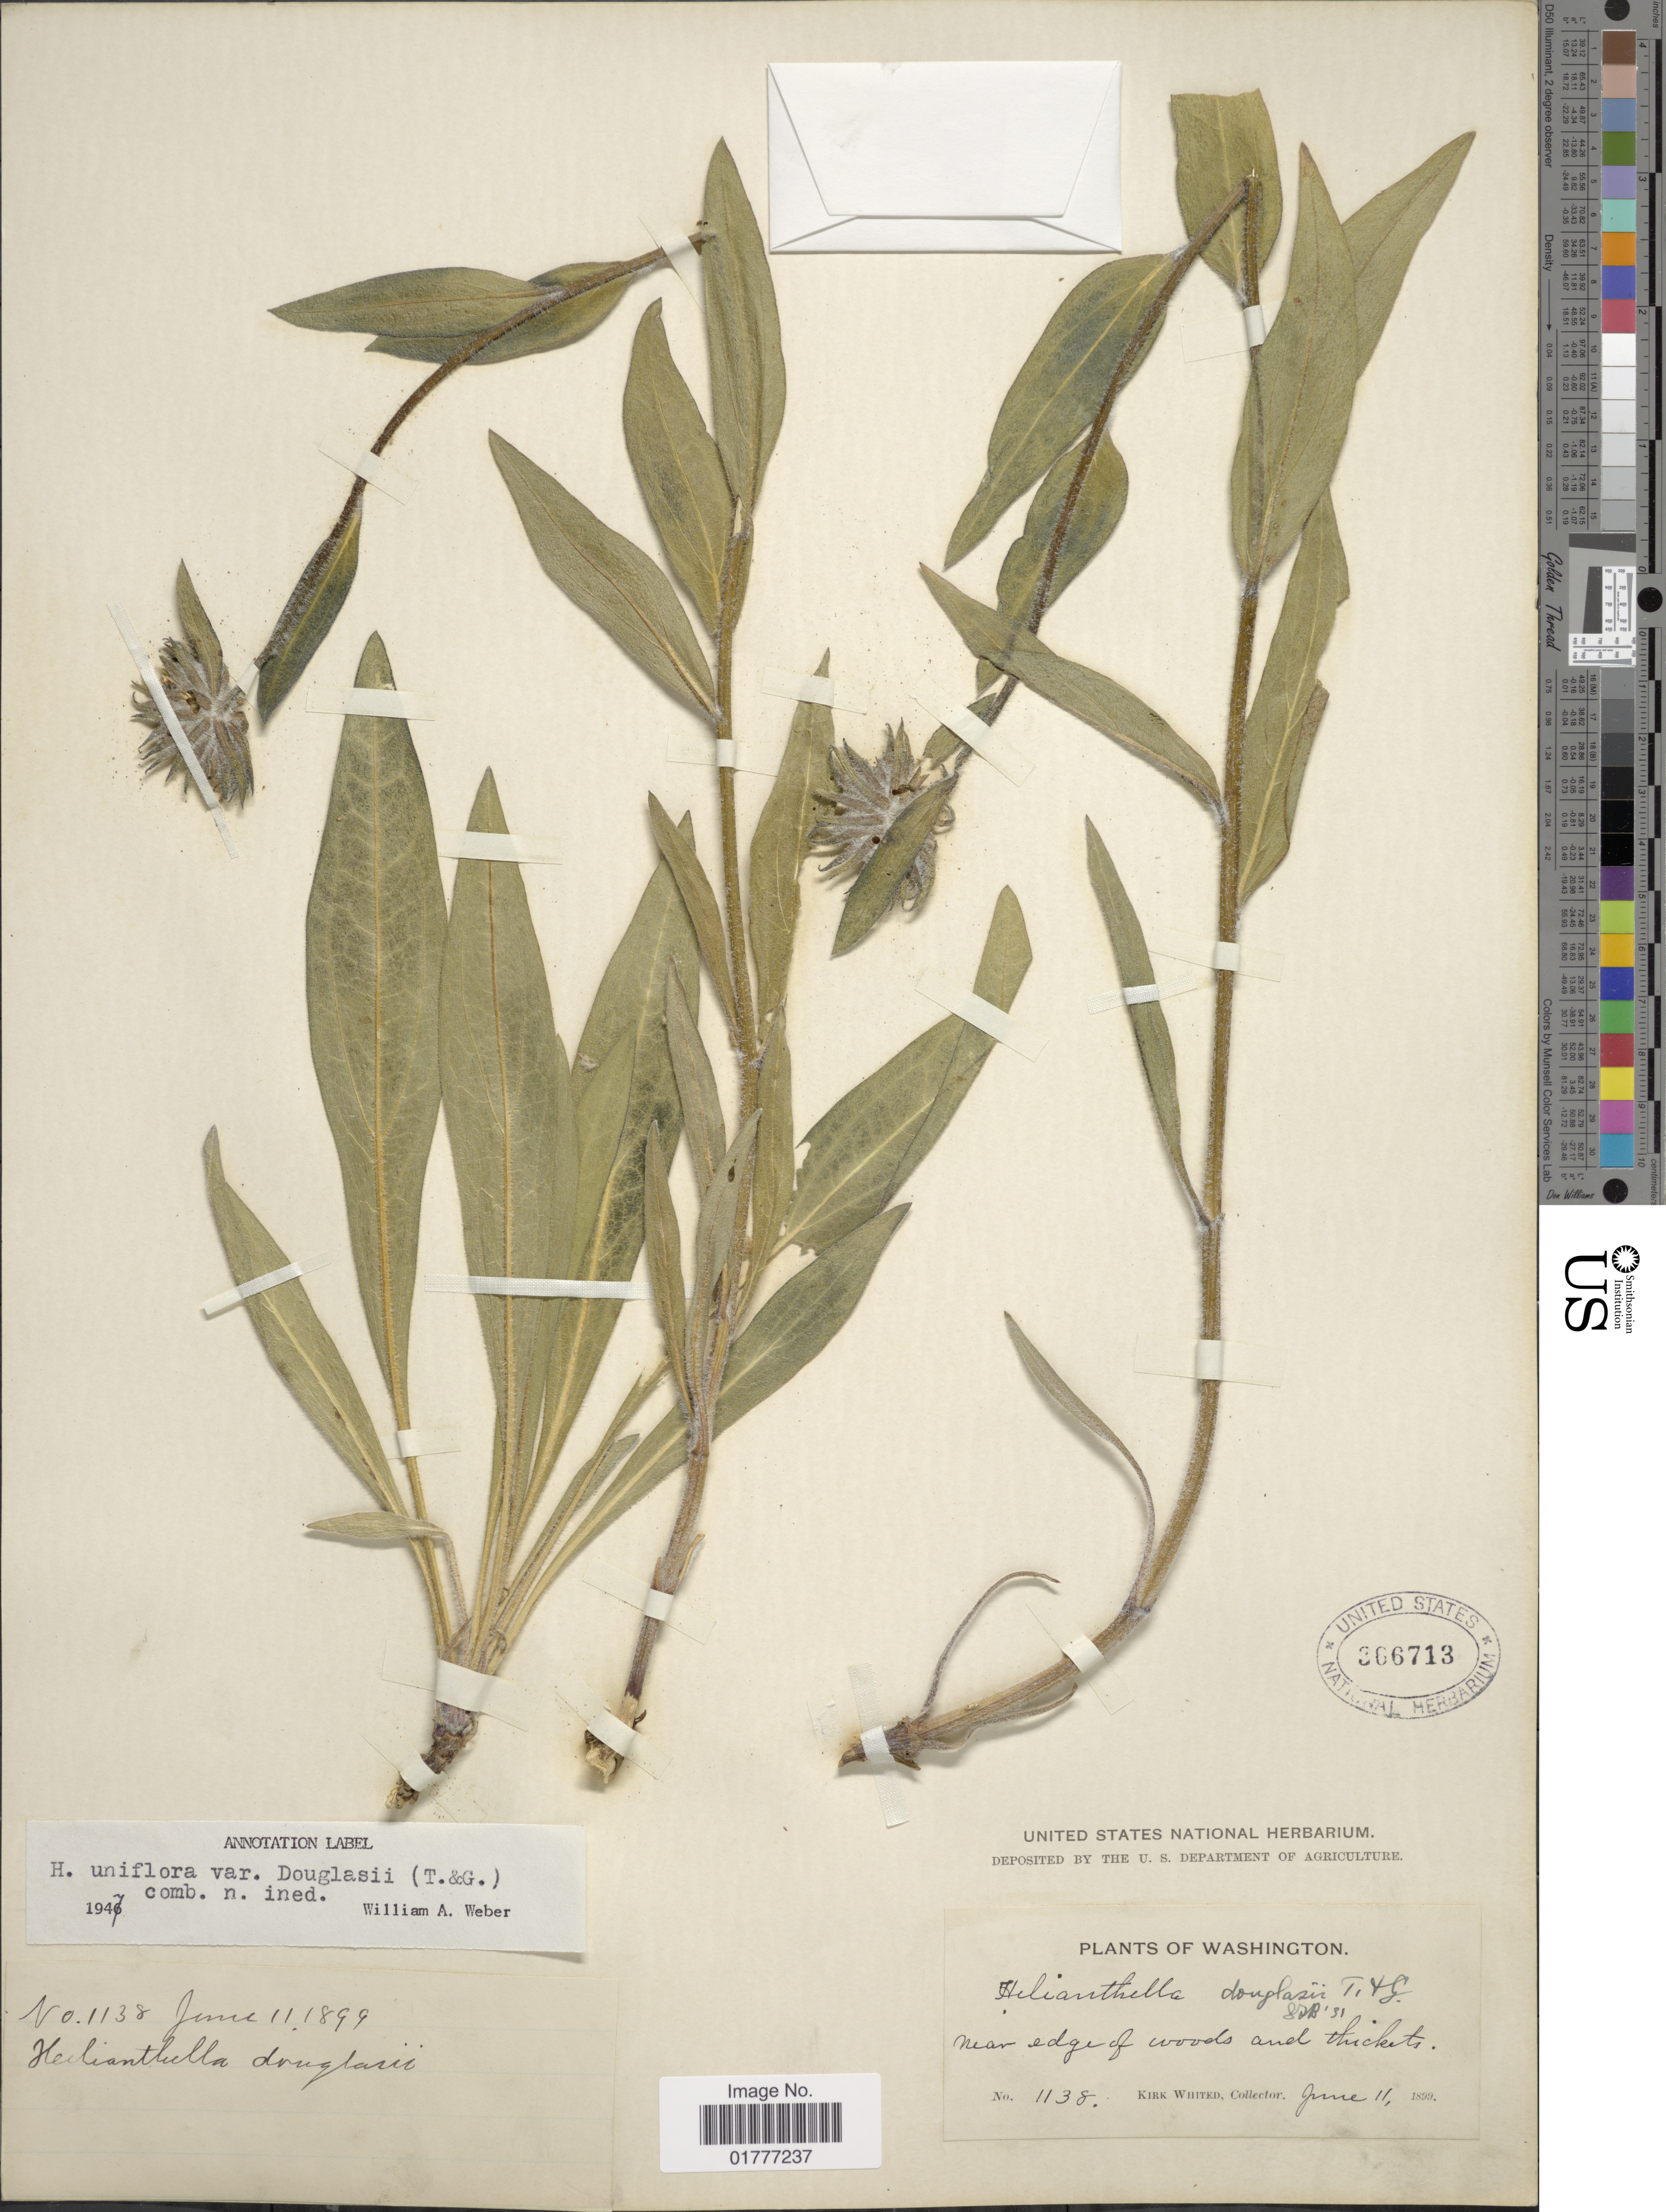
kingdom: Plantae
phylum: Tracheophyta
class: Magnoliopsida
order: Asterales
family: Asteraceae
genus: Helianthella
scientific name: Helianthella douglasii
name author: Torr. & A. Gray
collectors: K. Whited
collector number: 1138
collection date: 1899-07-11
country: United States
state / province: Washington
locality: Near edge of woods and thickets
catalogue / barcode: US 366713